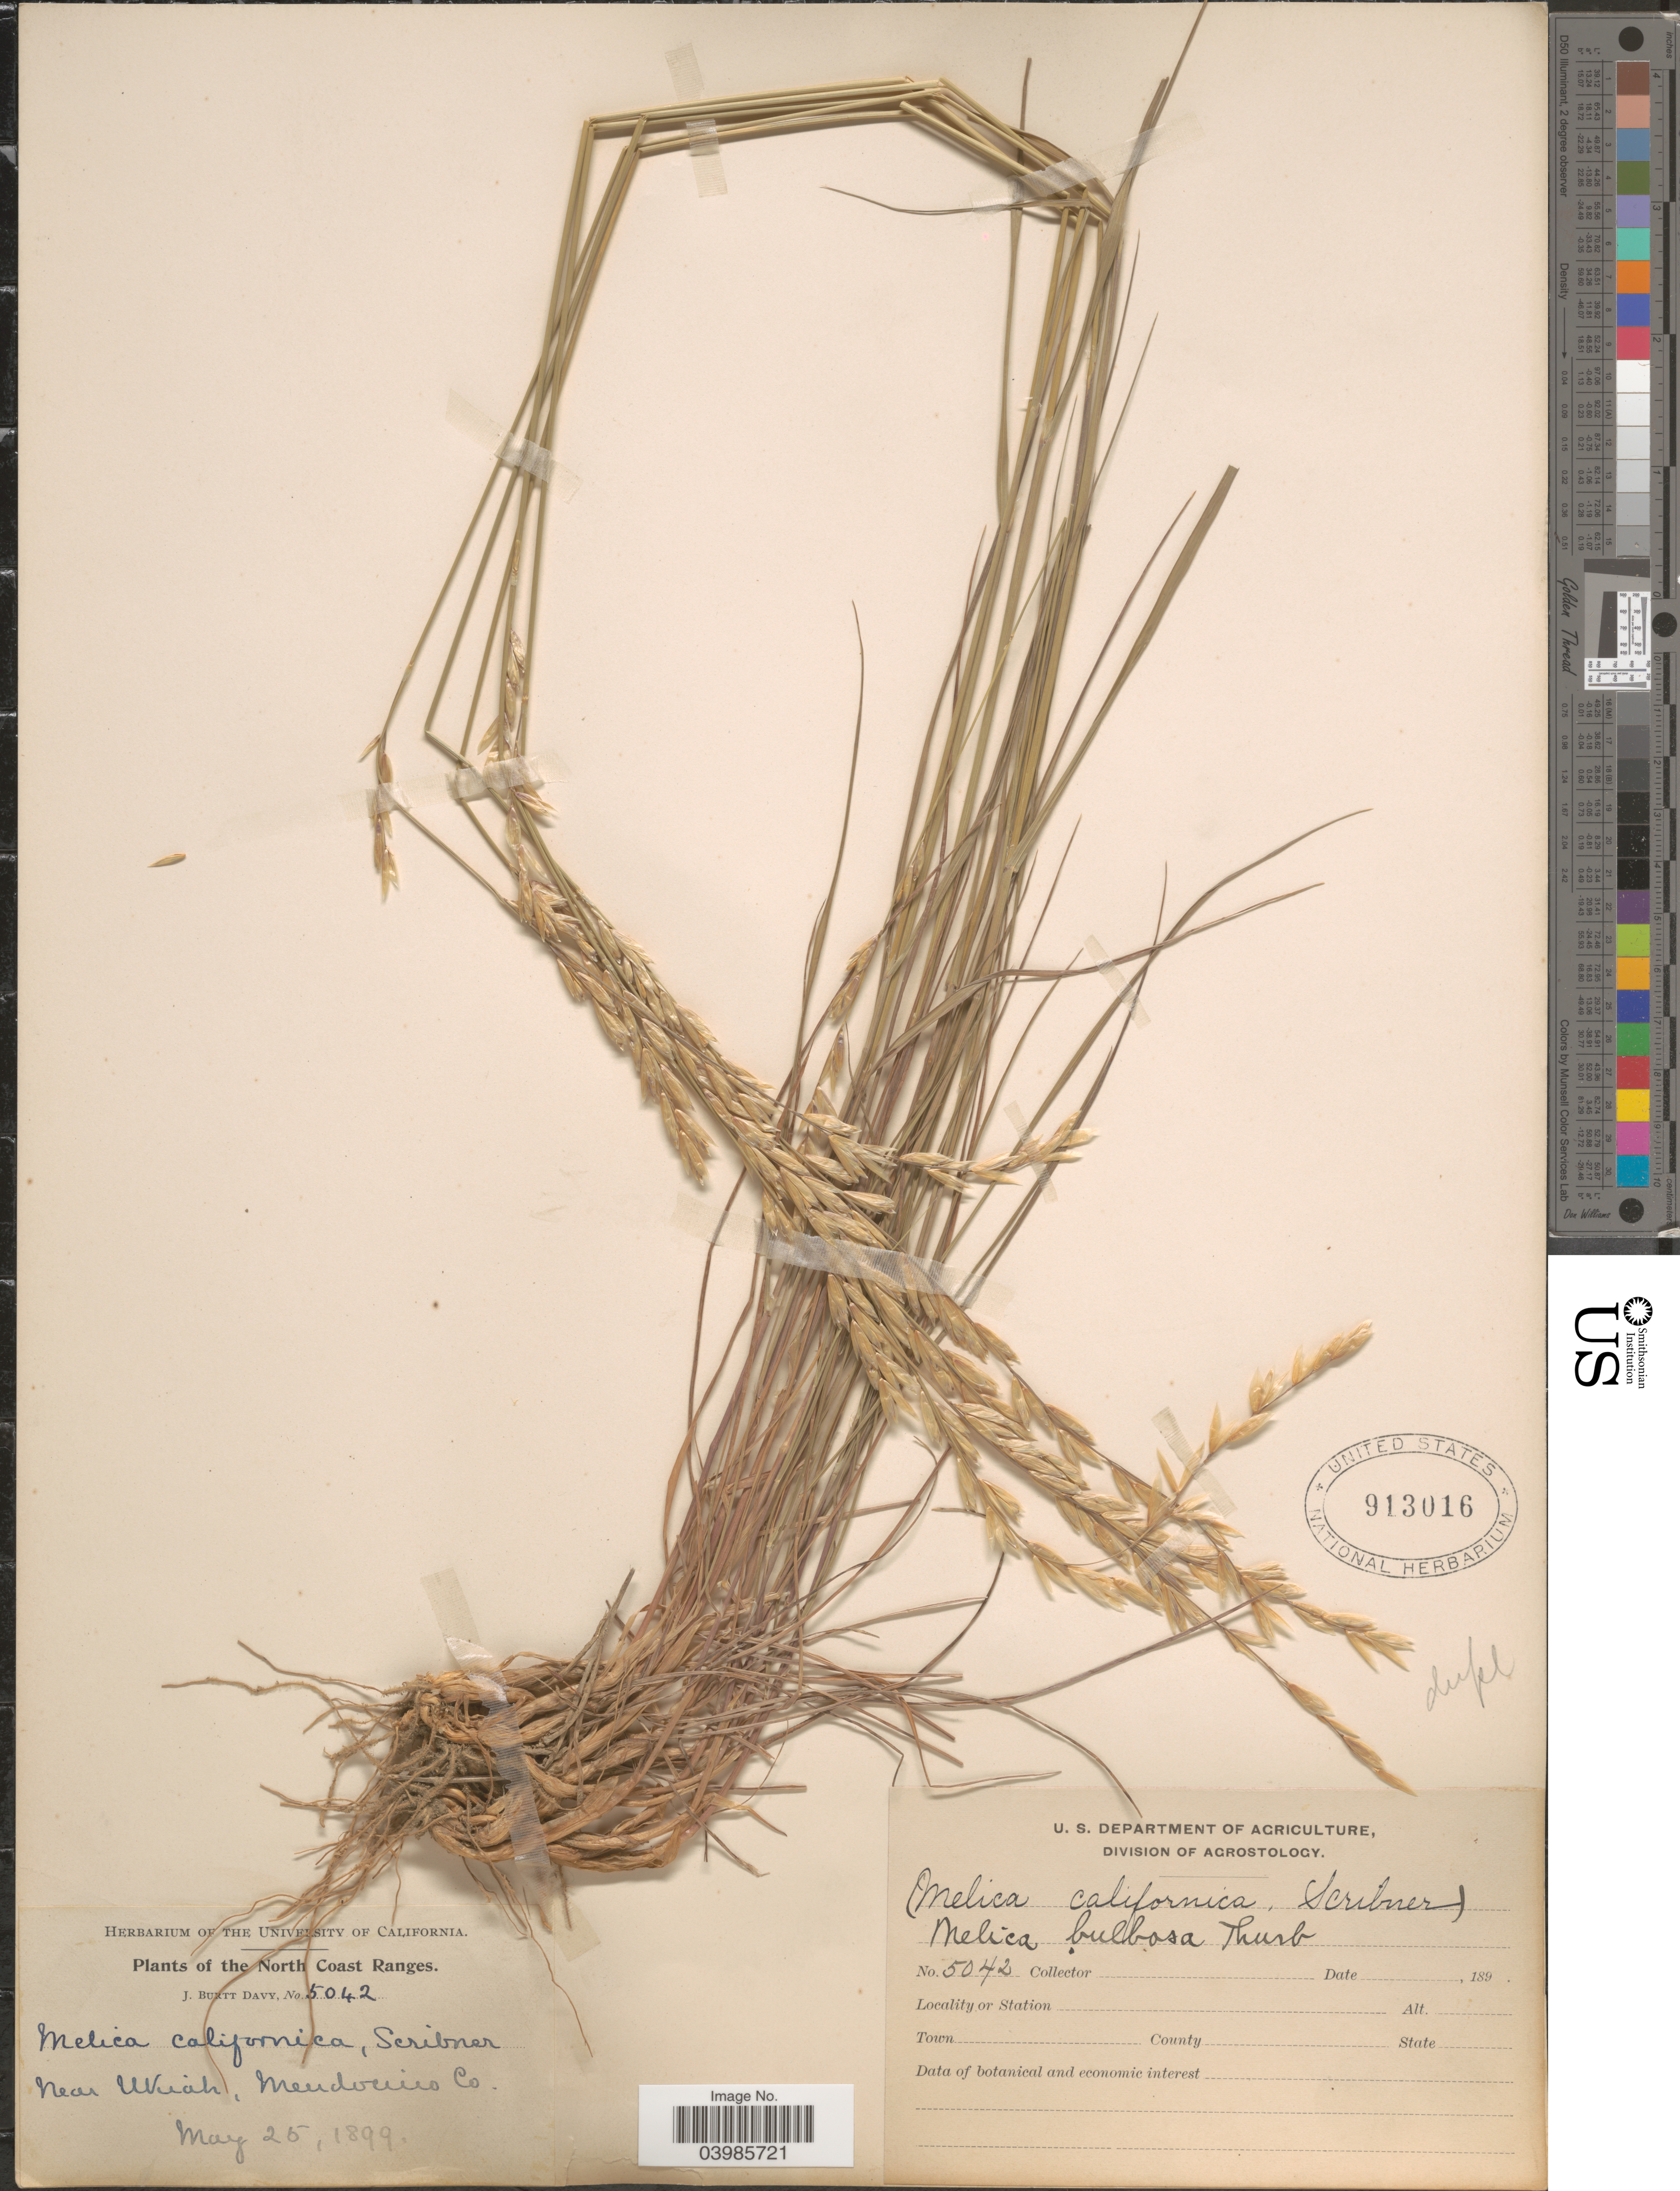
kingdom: Plantae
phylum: Tracheophyta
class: Liliopsida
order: Poales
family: Poaceae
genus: Melica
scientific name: Melica californica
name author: Scribn.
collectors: J. Burtt Davy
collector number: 5042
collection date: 1899-05-25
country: United States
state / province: California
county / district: Mendocino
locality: North Coast Ranges. Near Ukiah, Mendocino Co.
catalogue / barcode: US 913016